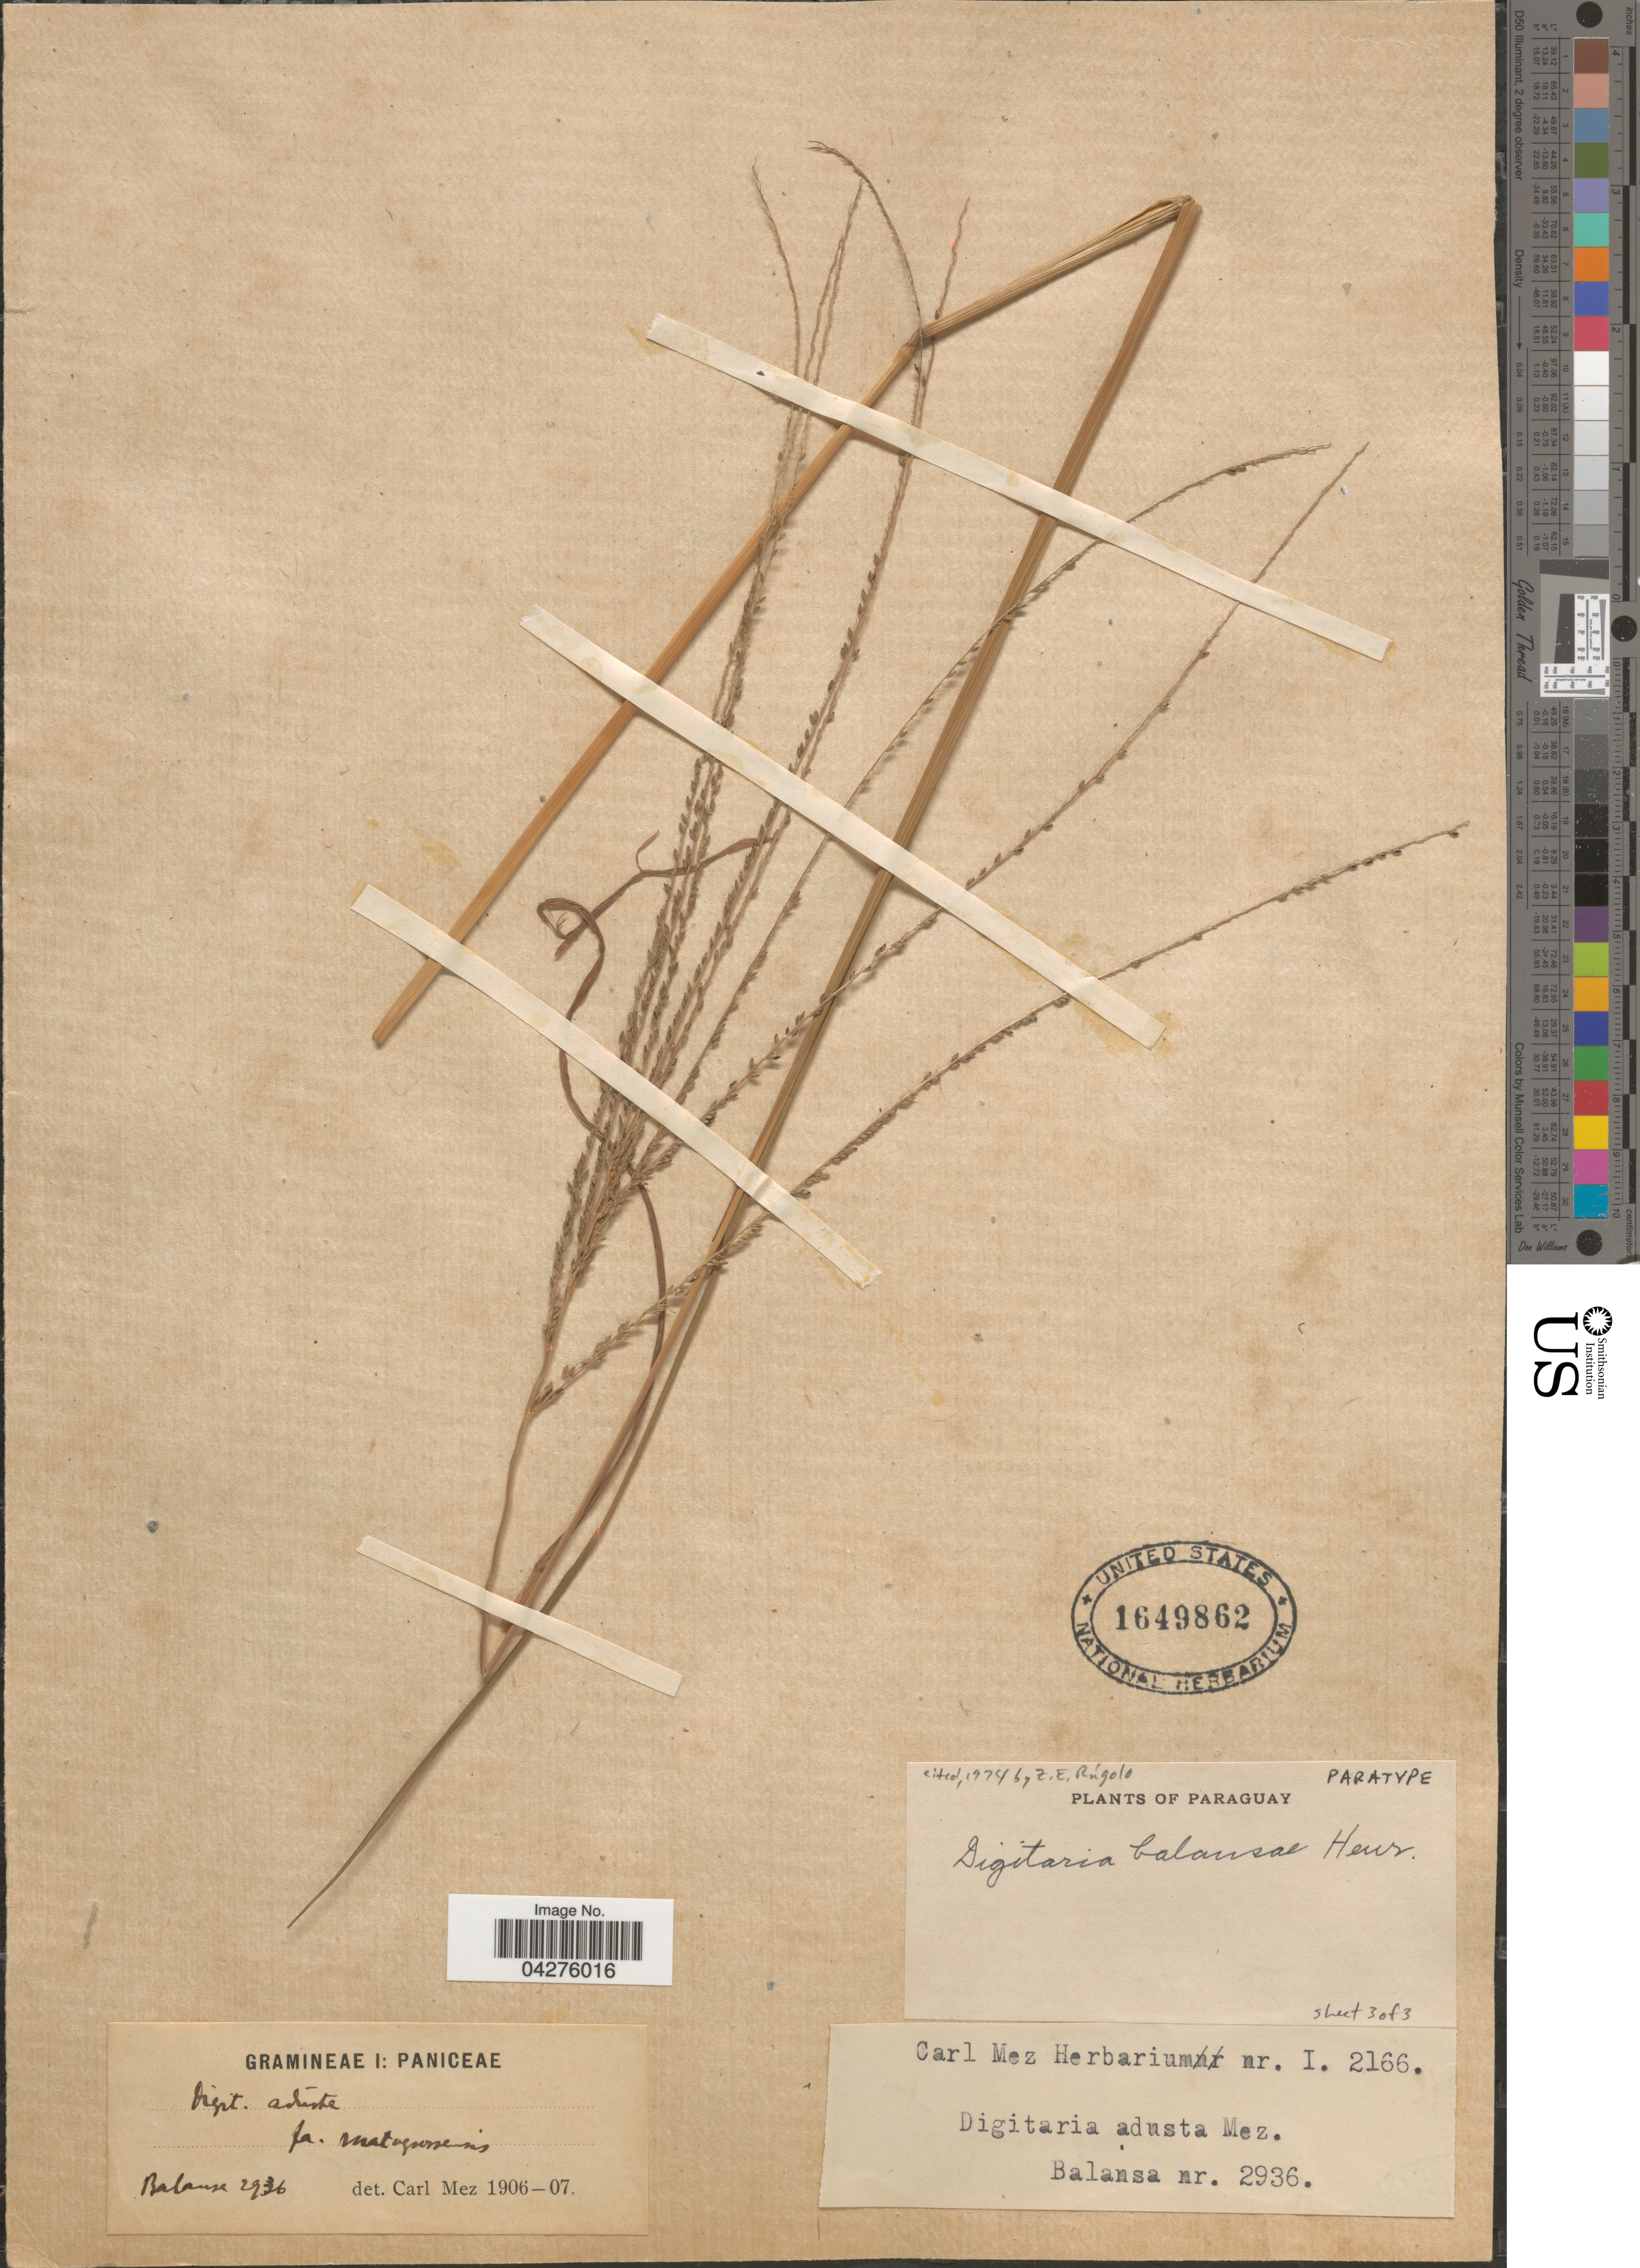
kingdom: Plantae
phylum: Tracheophyta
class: Liliopsida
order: Poales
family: Poaceae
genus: Digitaria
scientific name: Digitaria balansae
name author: Henr.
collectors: -. Balansa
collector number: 2936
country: Paraguay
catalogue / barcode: US 1649862